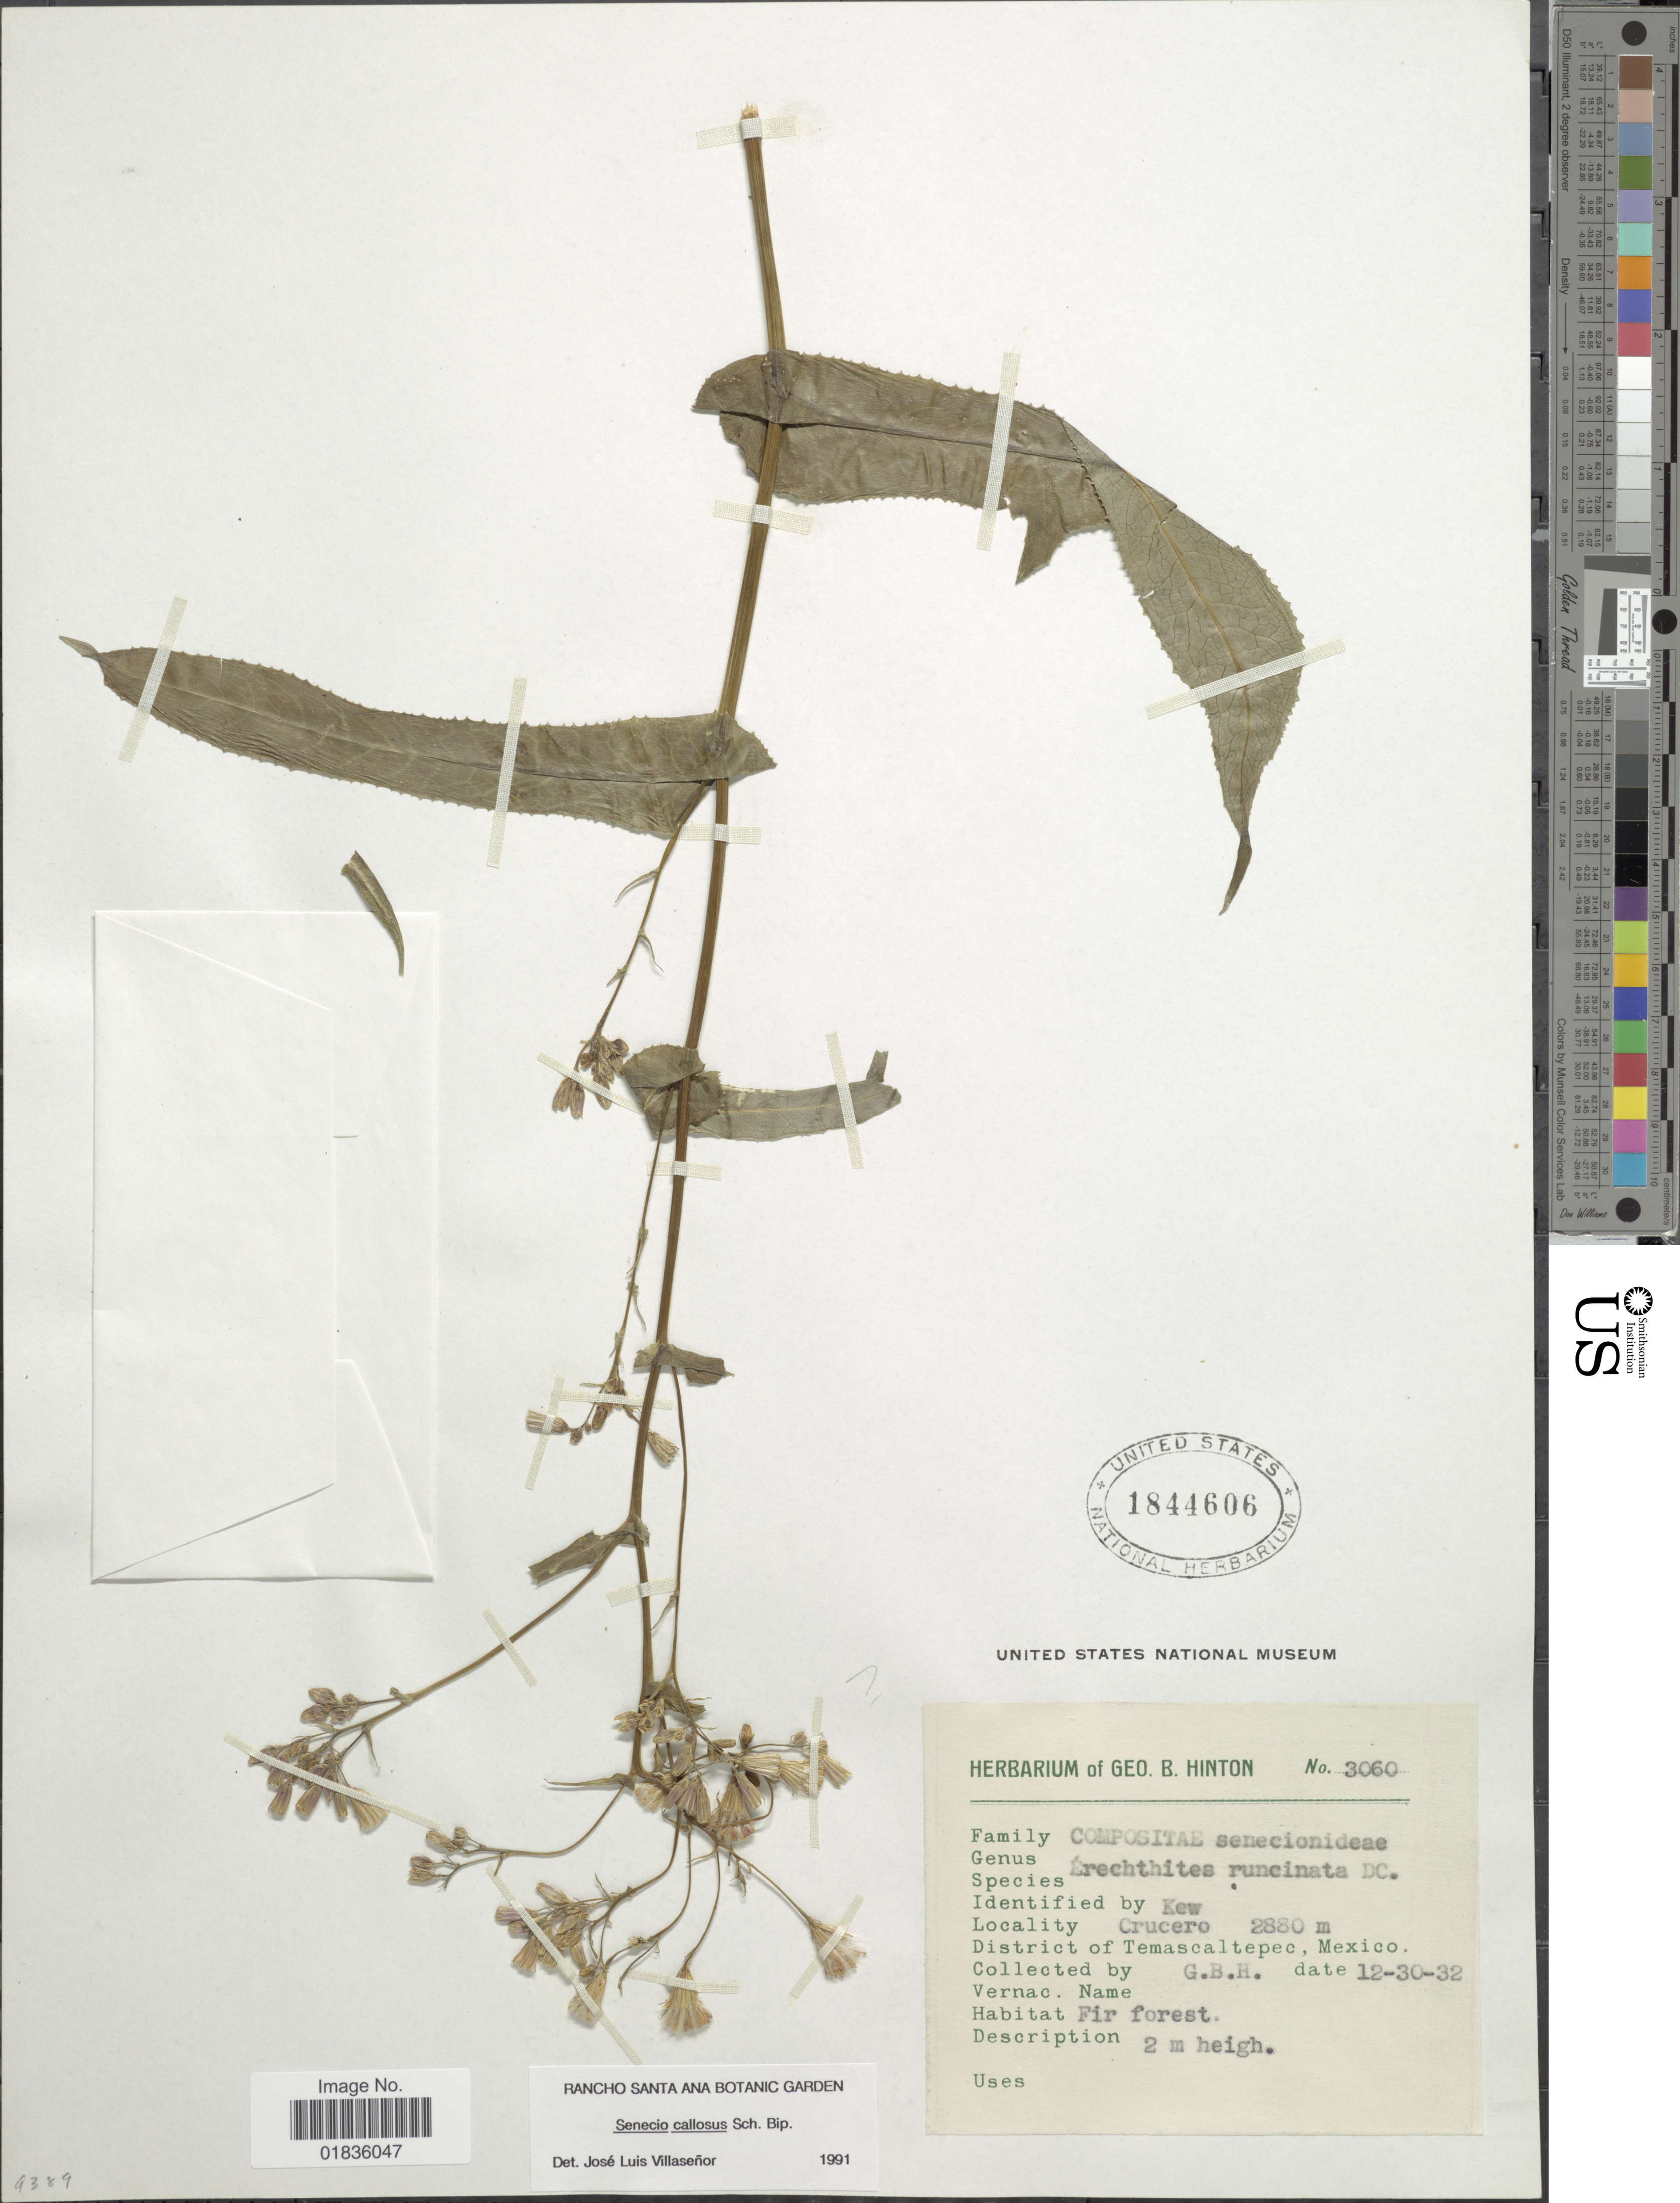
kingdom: Plantae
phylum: Tracheophyta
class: Magnoliopsida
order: Asterales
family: Asteraceae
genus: Senecio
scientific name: Senecio callosus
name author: Sch. Bip.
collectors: G. B. Hinton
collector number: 3060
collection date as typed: Transcribed d/m/y: 30/12/32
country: Mexico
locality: Crucero, District of Temascaltepec, Mexico.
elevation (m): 2880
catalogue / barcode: US 1844606